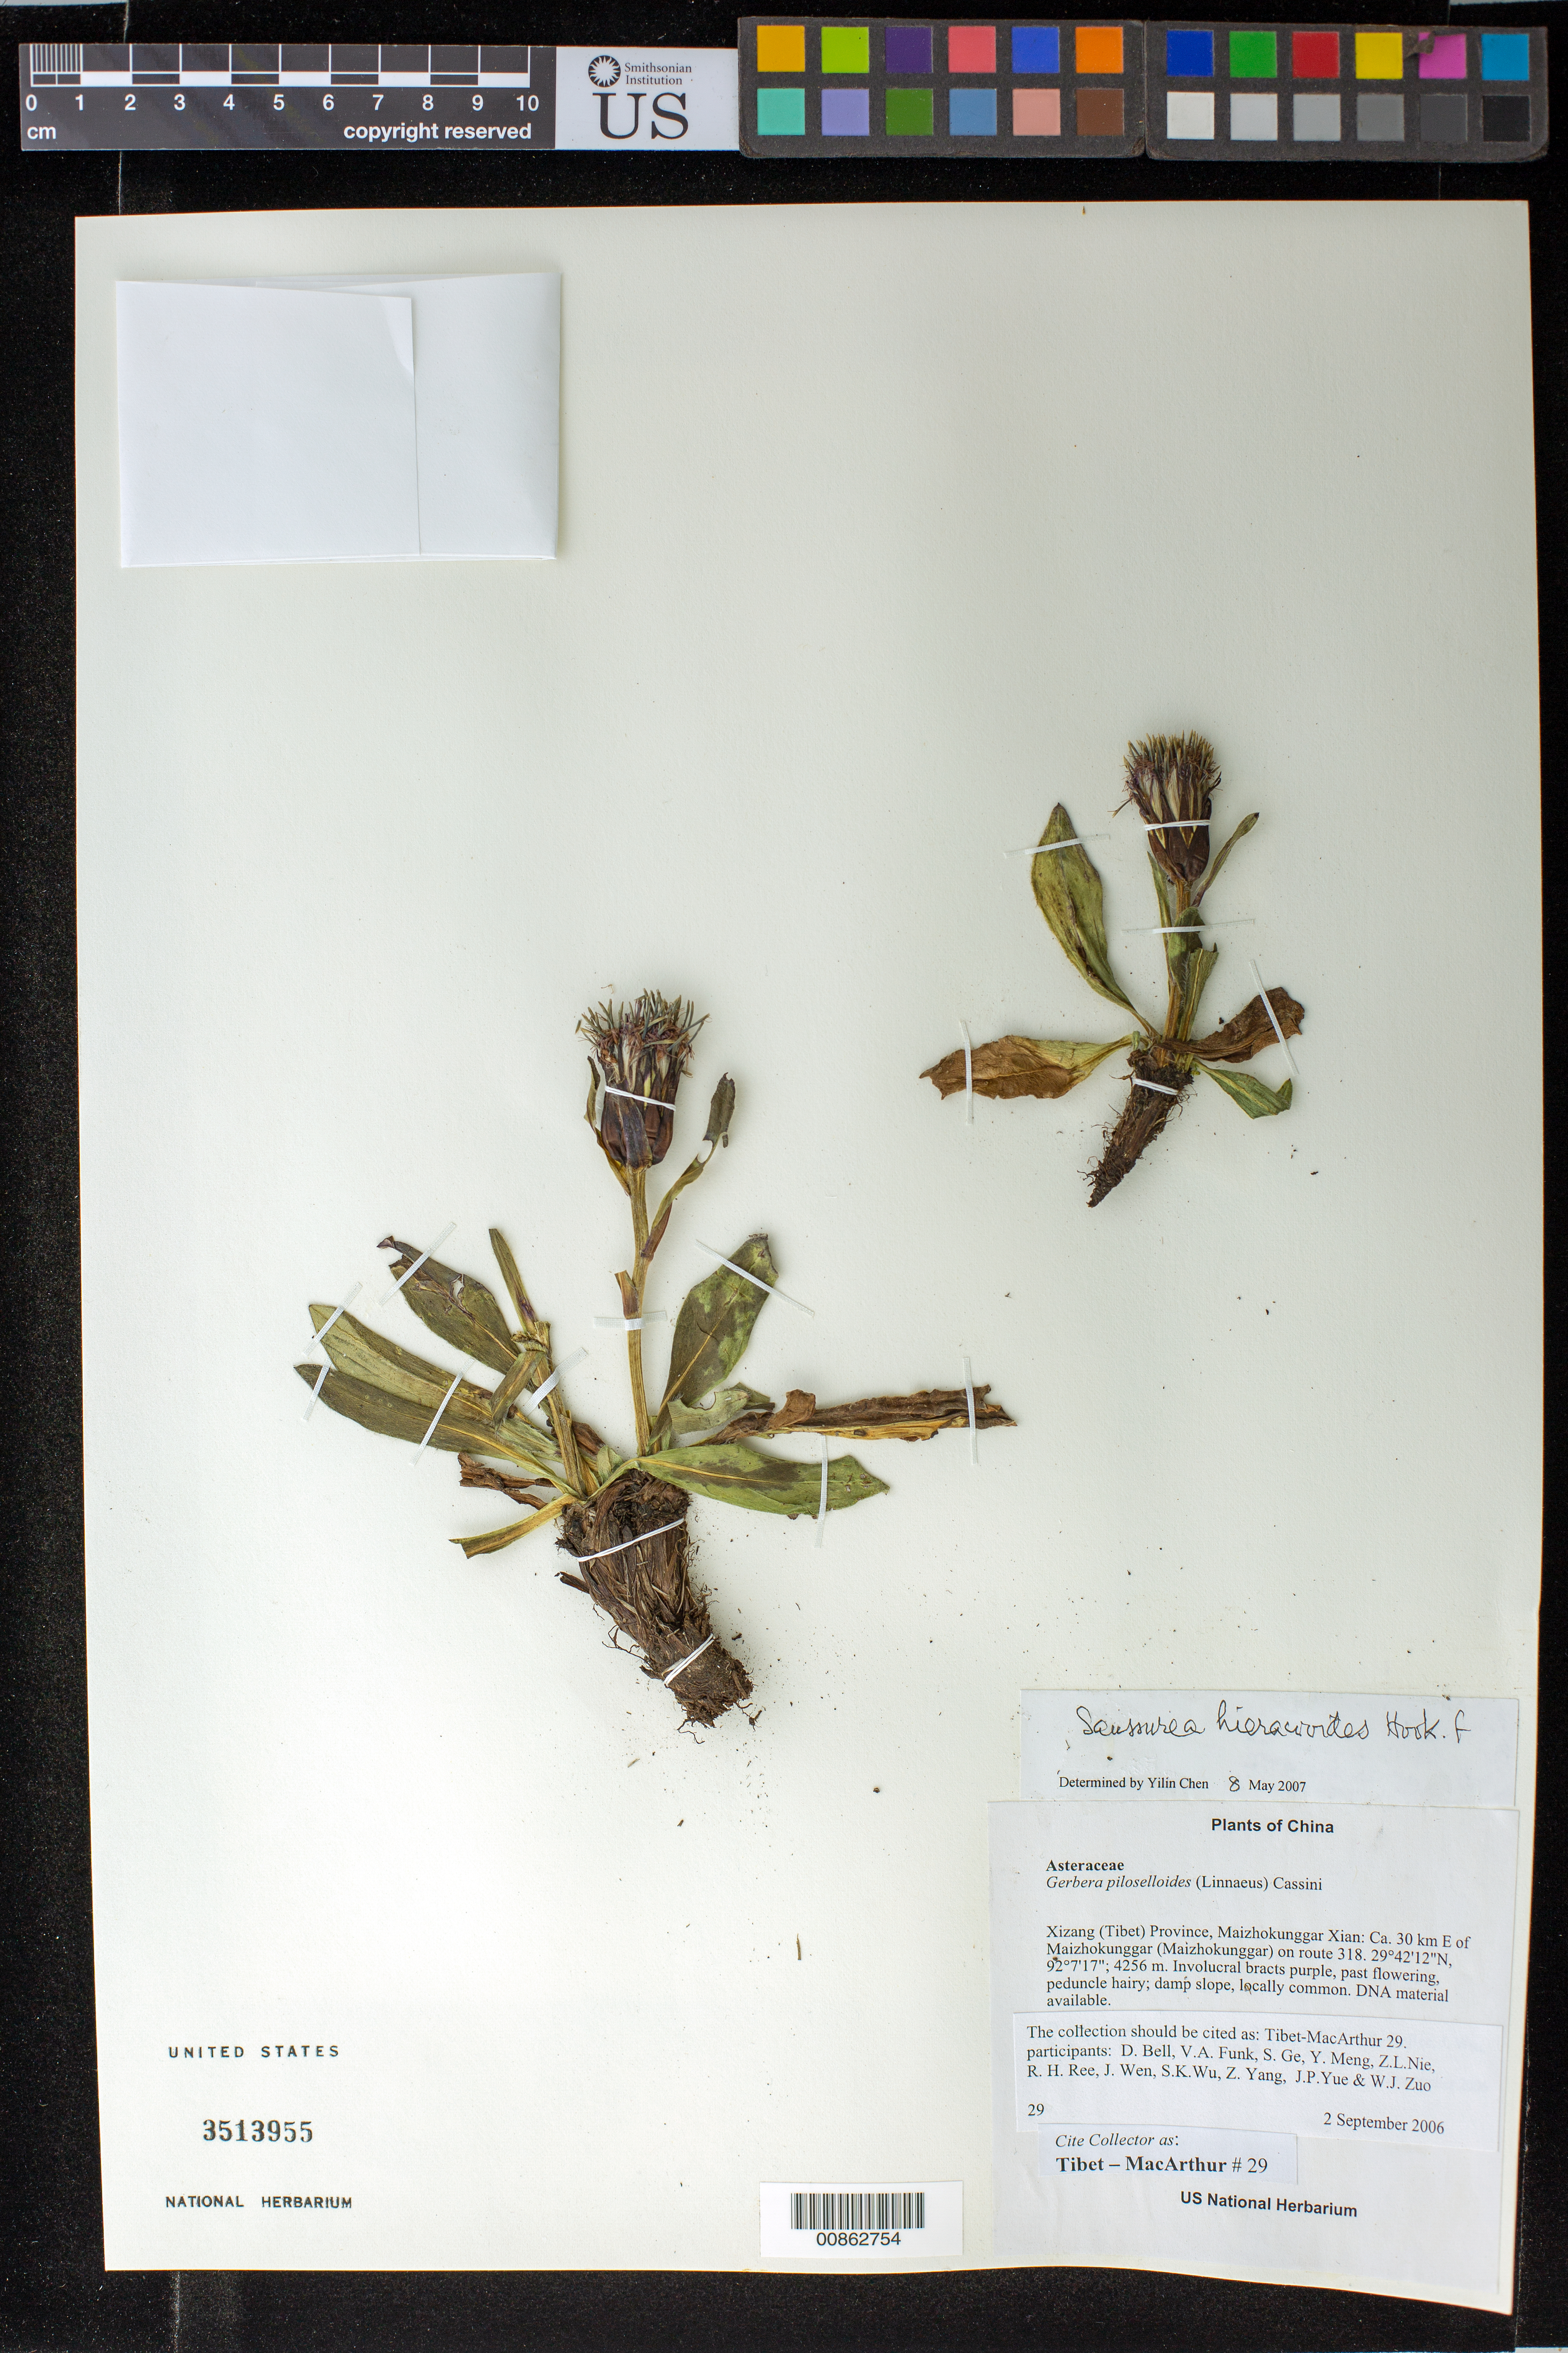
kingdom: Plantae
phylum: Tracheophyta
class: Magnoliopsida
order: Asterales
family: Asteraceae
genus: Saussurea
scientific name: Saussurea hieracioides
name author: Hook. f.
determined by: Yilin Chen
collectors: Tibet-MacArthur, D. A. Bell, V. Funk, S. Ge, Y. Meng, Z. Nie, R. Ree, J. Wen, S. K. Wu, Z. Yang, J. Yue & W. Zuo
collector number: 29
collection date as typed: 02 Sep 2006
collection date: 2006-09-02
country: China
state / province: Xizang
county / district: Maizhokunggar Xian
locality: Ca. 30 km E of Maizhokunggar on route 318.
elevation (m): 4256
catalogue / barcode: US 3513955